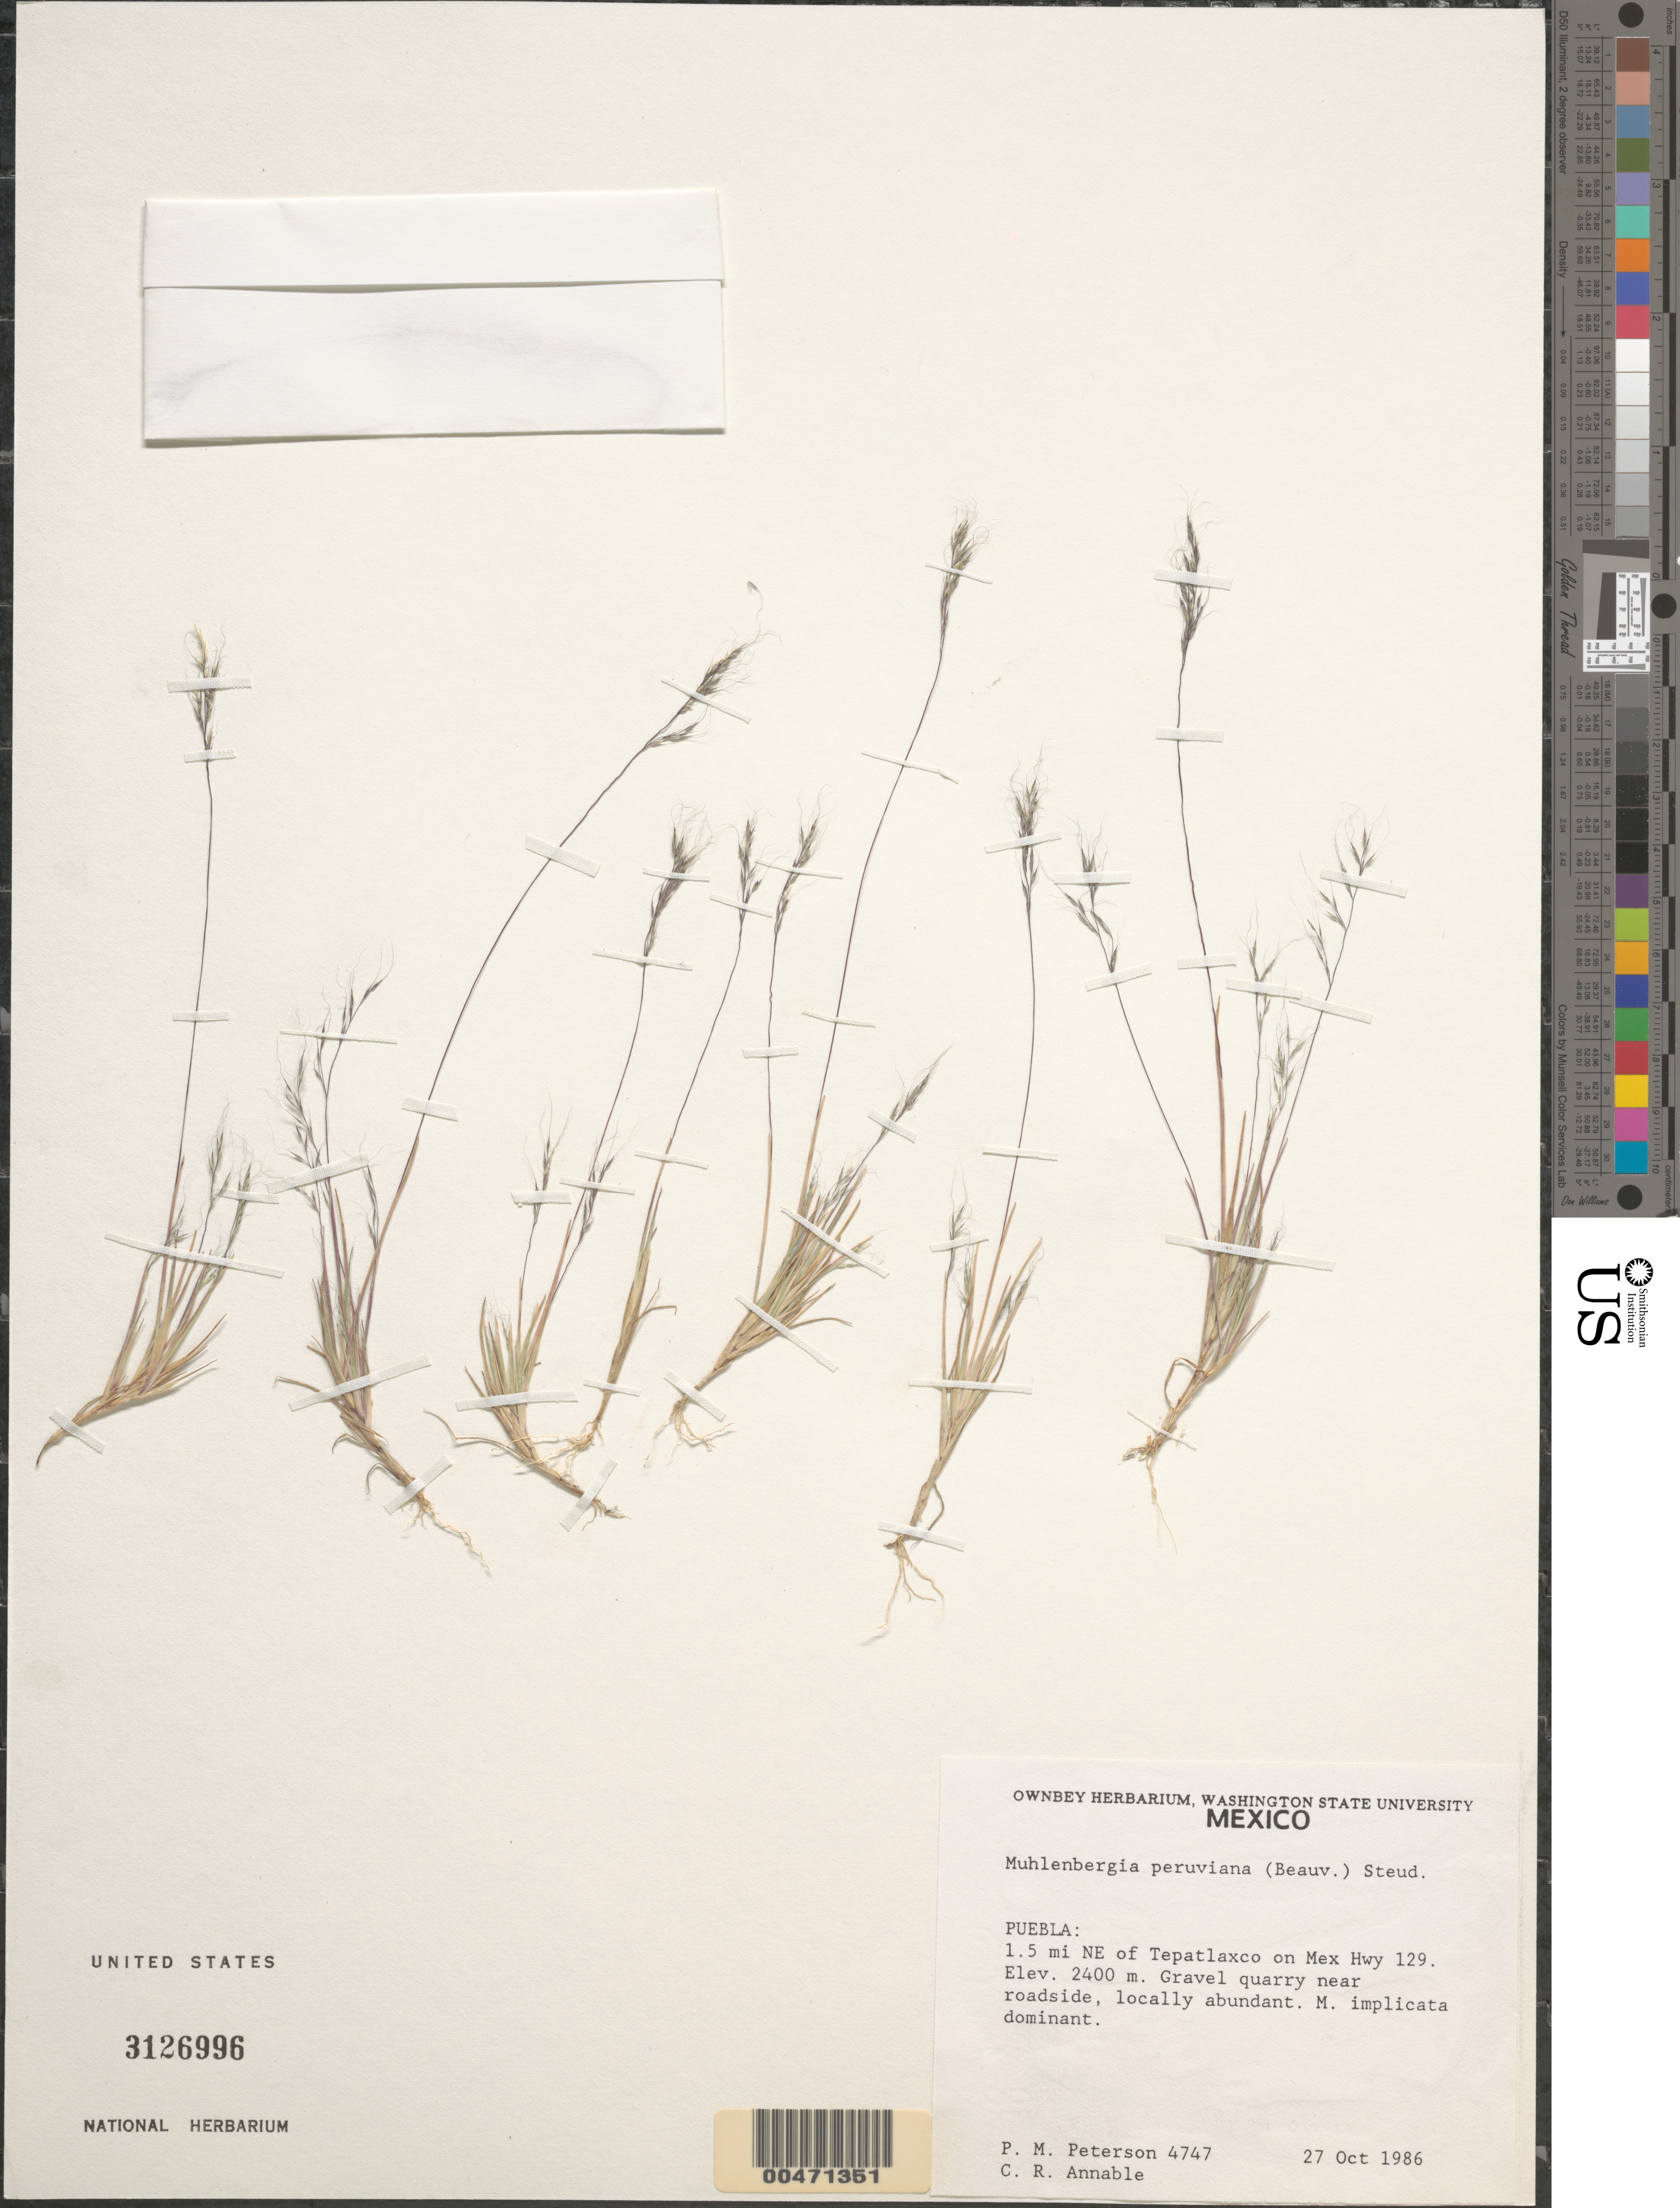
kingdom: Plantae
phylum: Tracheophyta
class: Liliopsida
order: Poales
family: Poaceae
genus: Muhlenbergia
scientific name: Muhlenbergia peruviana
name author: (P. Beauv.) Steud.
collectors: P. M. Peterson & C. R. Annable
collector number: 04747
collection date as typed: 27 Oct 1986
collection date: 1986-10-27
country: Mexico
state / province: Puebla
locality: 1.5 miles Northeast of Tepatlaxco on Mex Hwy 129.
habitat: Gravel quarry near roadside. Muhlenbergia implicata dominant.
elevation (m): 2400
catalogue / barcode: US 3126996